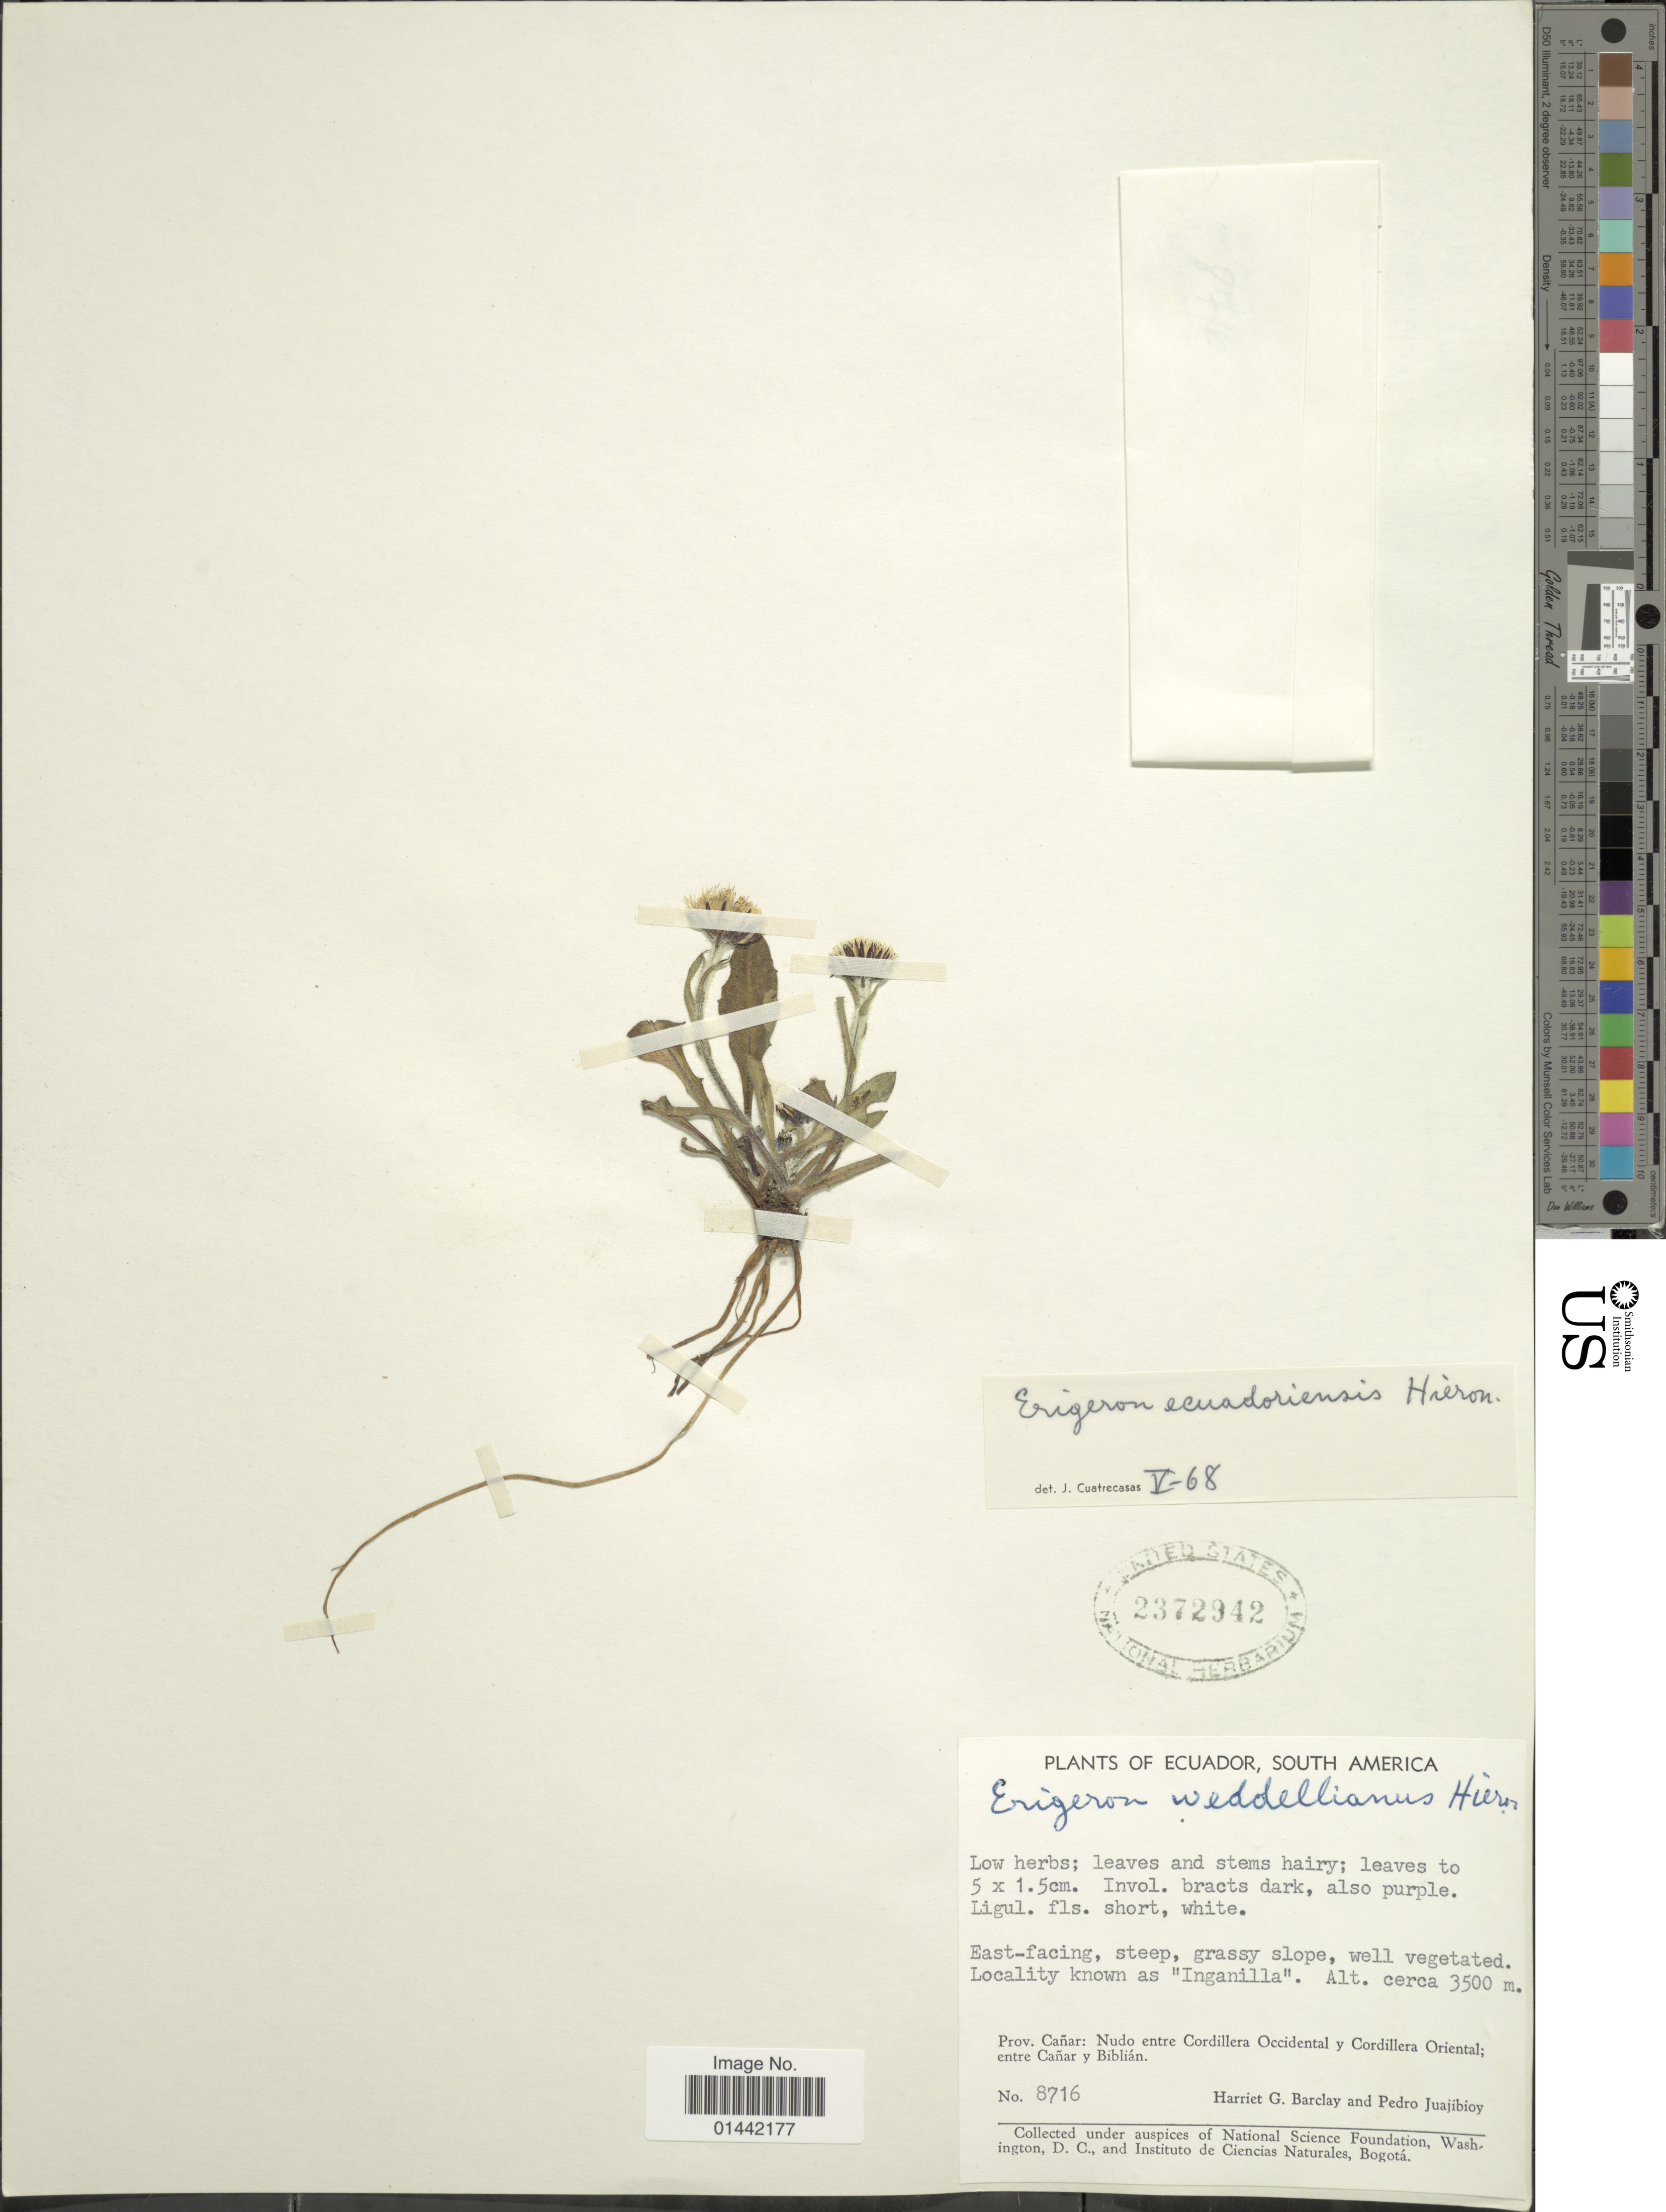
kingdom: Plantae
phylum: Tracheophyta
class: Magnoliopsida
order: Asterales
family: Asteraceae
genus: Erigeron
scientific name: Erigeron equadoriensis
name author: Hieron.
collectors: H. G. Barclay & P. Juajibioy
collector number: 8716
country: Ecuador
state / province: Cañar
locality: East-facing, steep, grassy slope, well vegetated. Locality known as "Inganilla". Nudo entre Cordillera Occidental y Cordillera Oriental; entre Cañar y Biblián.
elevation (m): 3500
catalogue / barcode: US 2372942